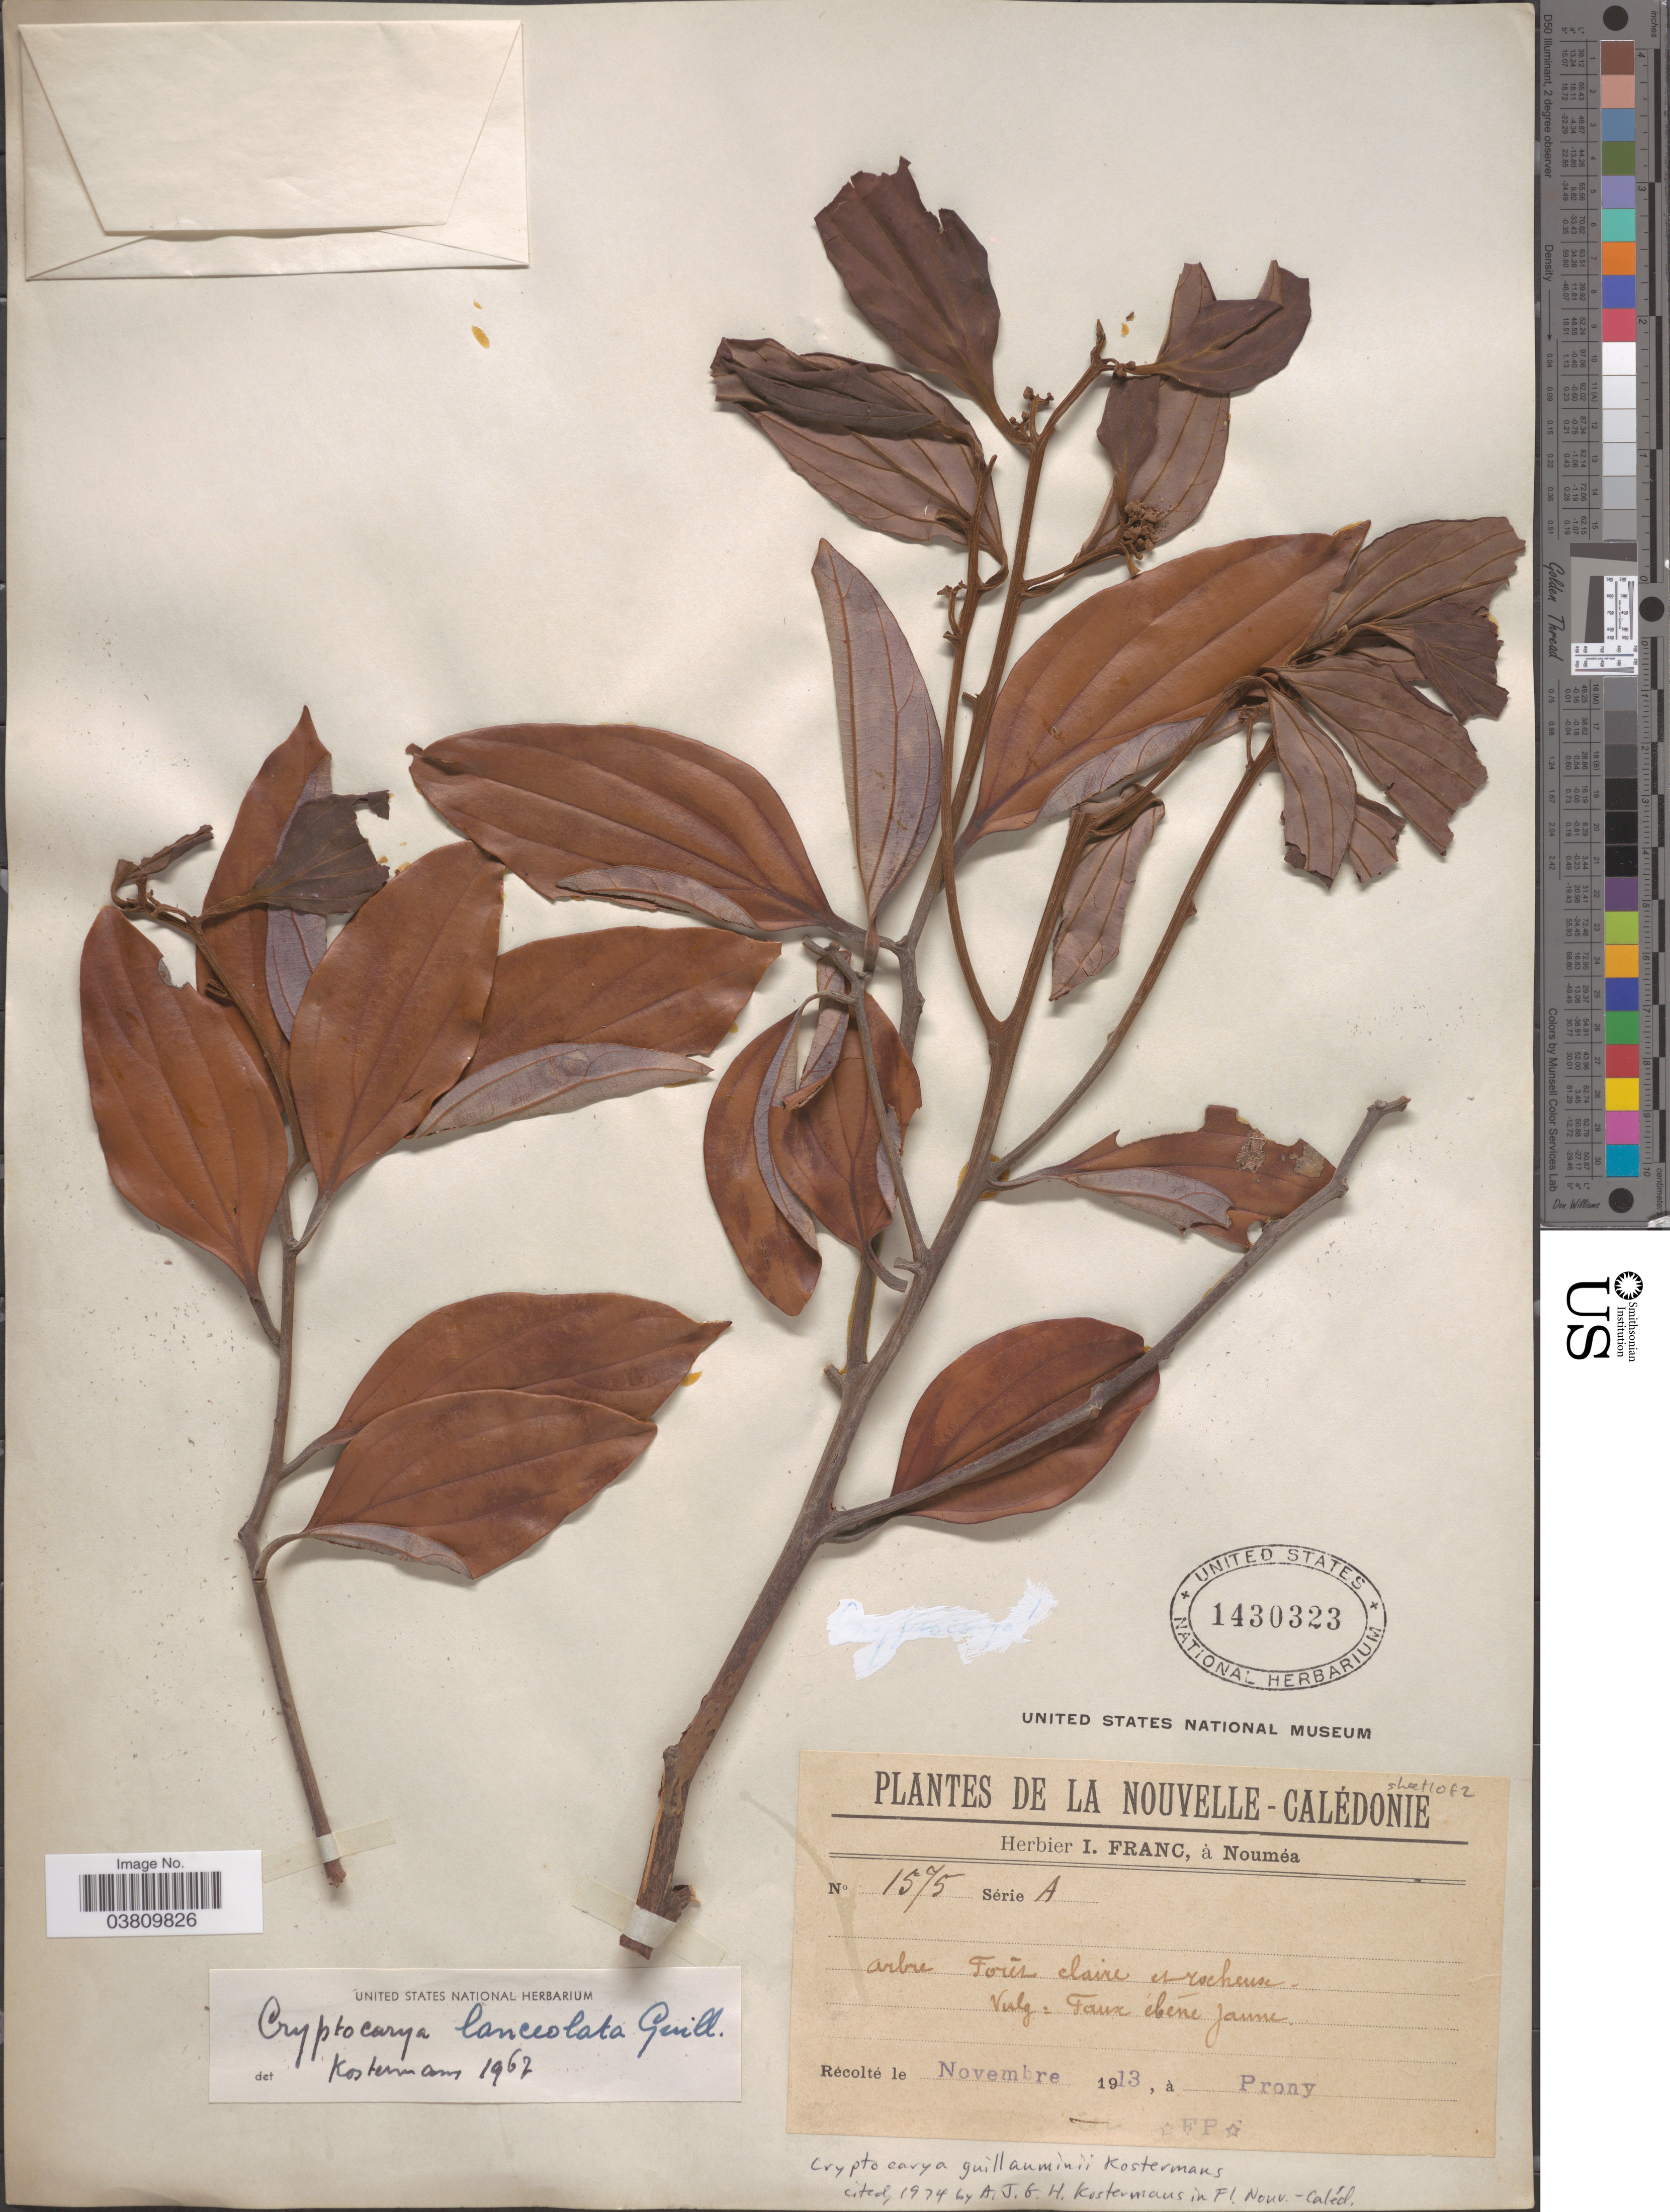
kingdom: Plantae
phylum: Tracheophyta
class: Magnoliopsida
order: Laurales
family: Lauraceae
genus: Cryptocarya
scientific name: Cryptocarya guillauminii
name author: Kosterm.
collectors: -. Prony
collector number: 1575 Série A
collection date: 1913-11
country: New Caledonia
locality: Nouvelle-Calédonie. Vulg: Faux ebéne Janne.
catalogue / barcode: US 1430323